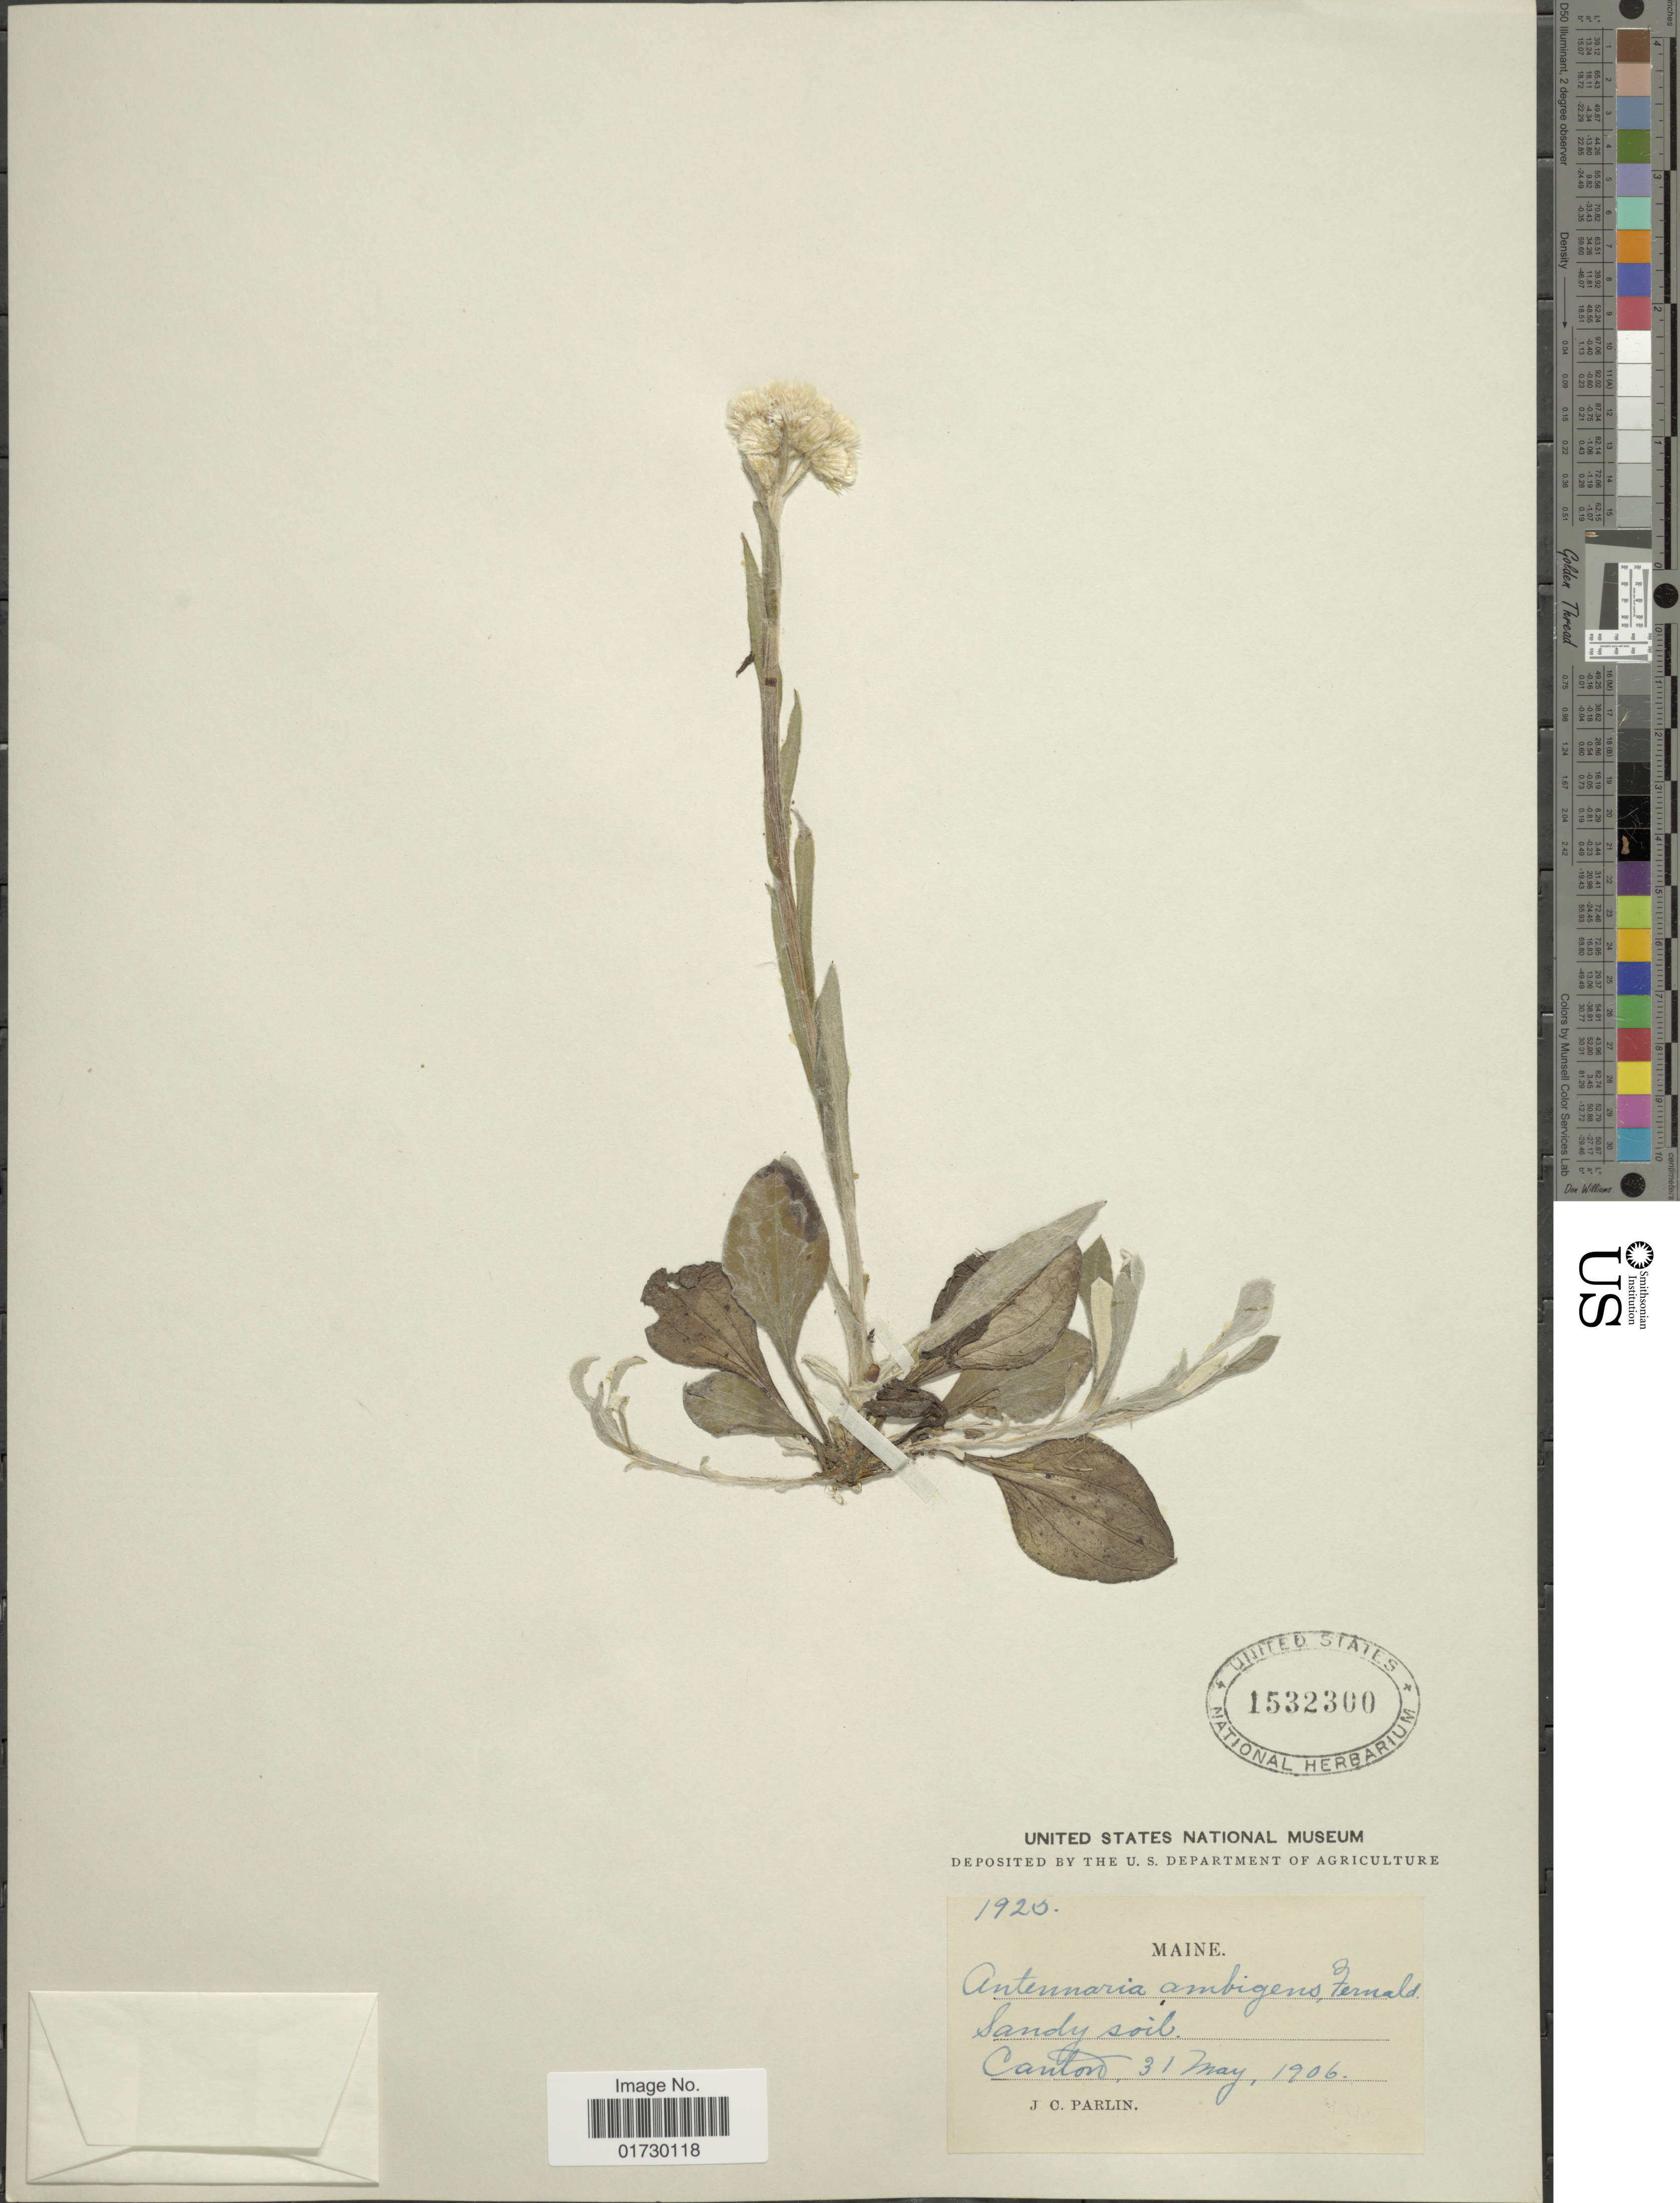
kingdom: Plantae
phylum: Tracheophyta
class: Magnoliopsida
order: Asterales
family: Asteraceae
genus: Antennaria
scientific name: Antennaria ambigens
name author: (Greene) Fernald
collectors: J. Parlin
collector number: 12925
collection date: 1906-05-31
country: United States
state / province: Maine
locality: Canton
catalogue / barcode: US 1532300